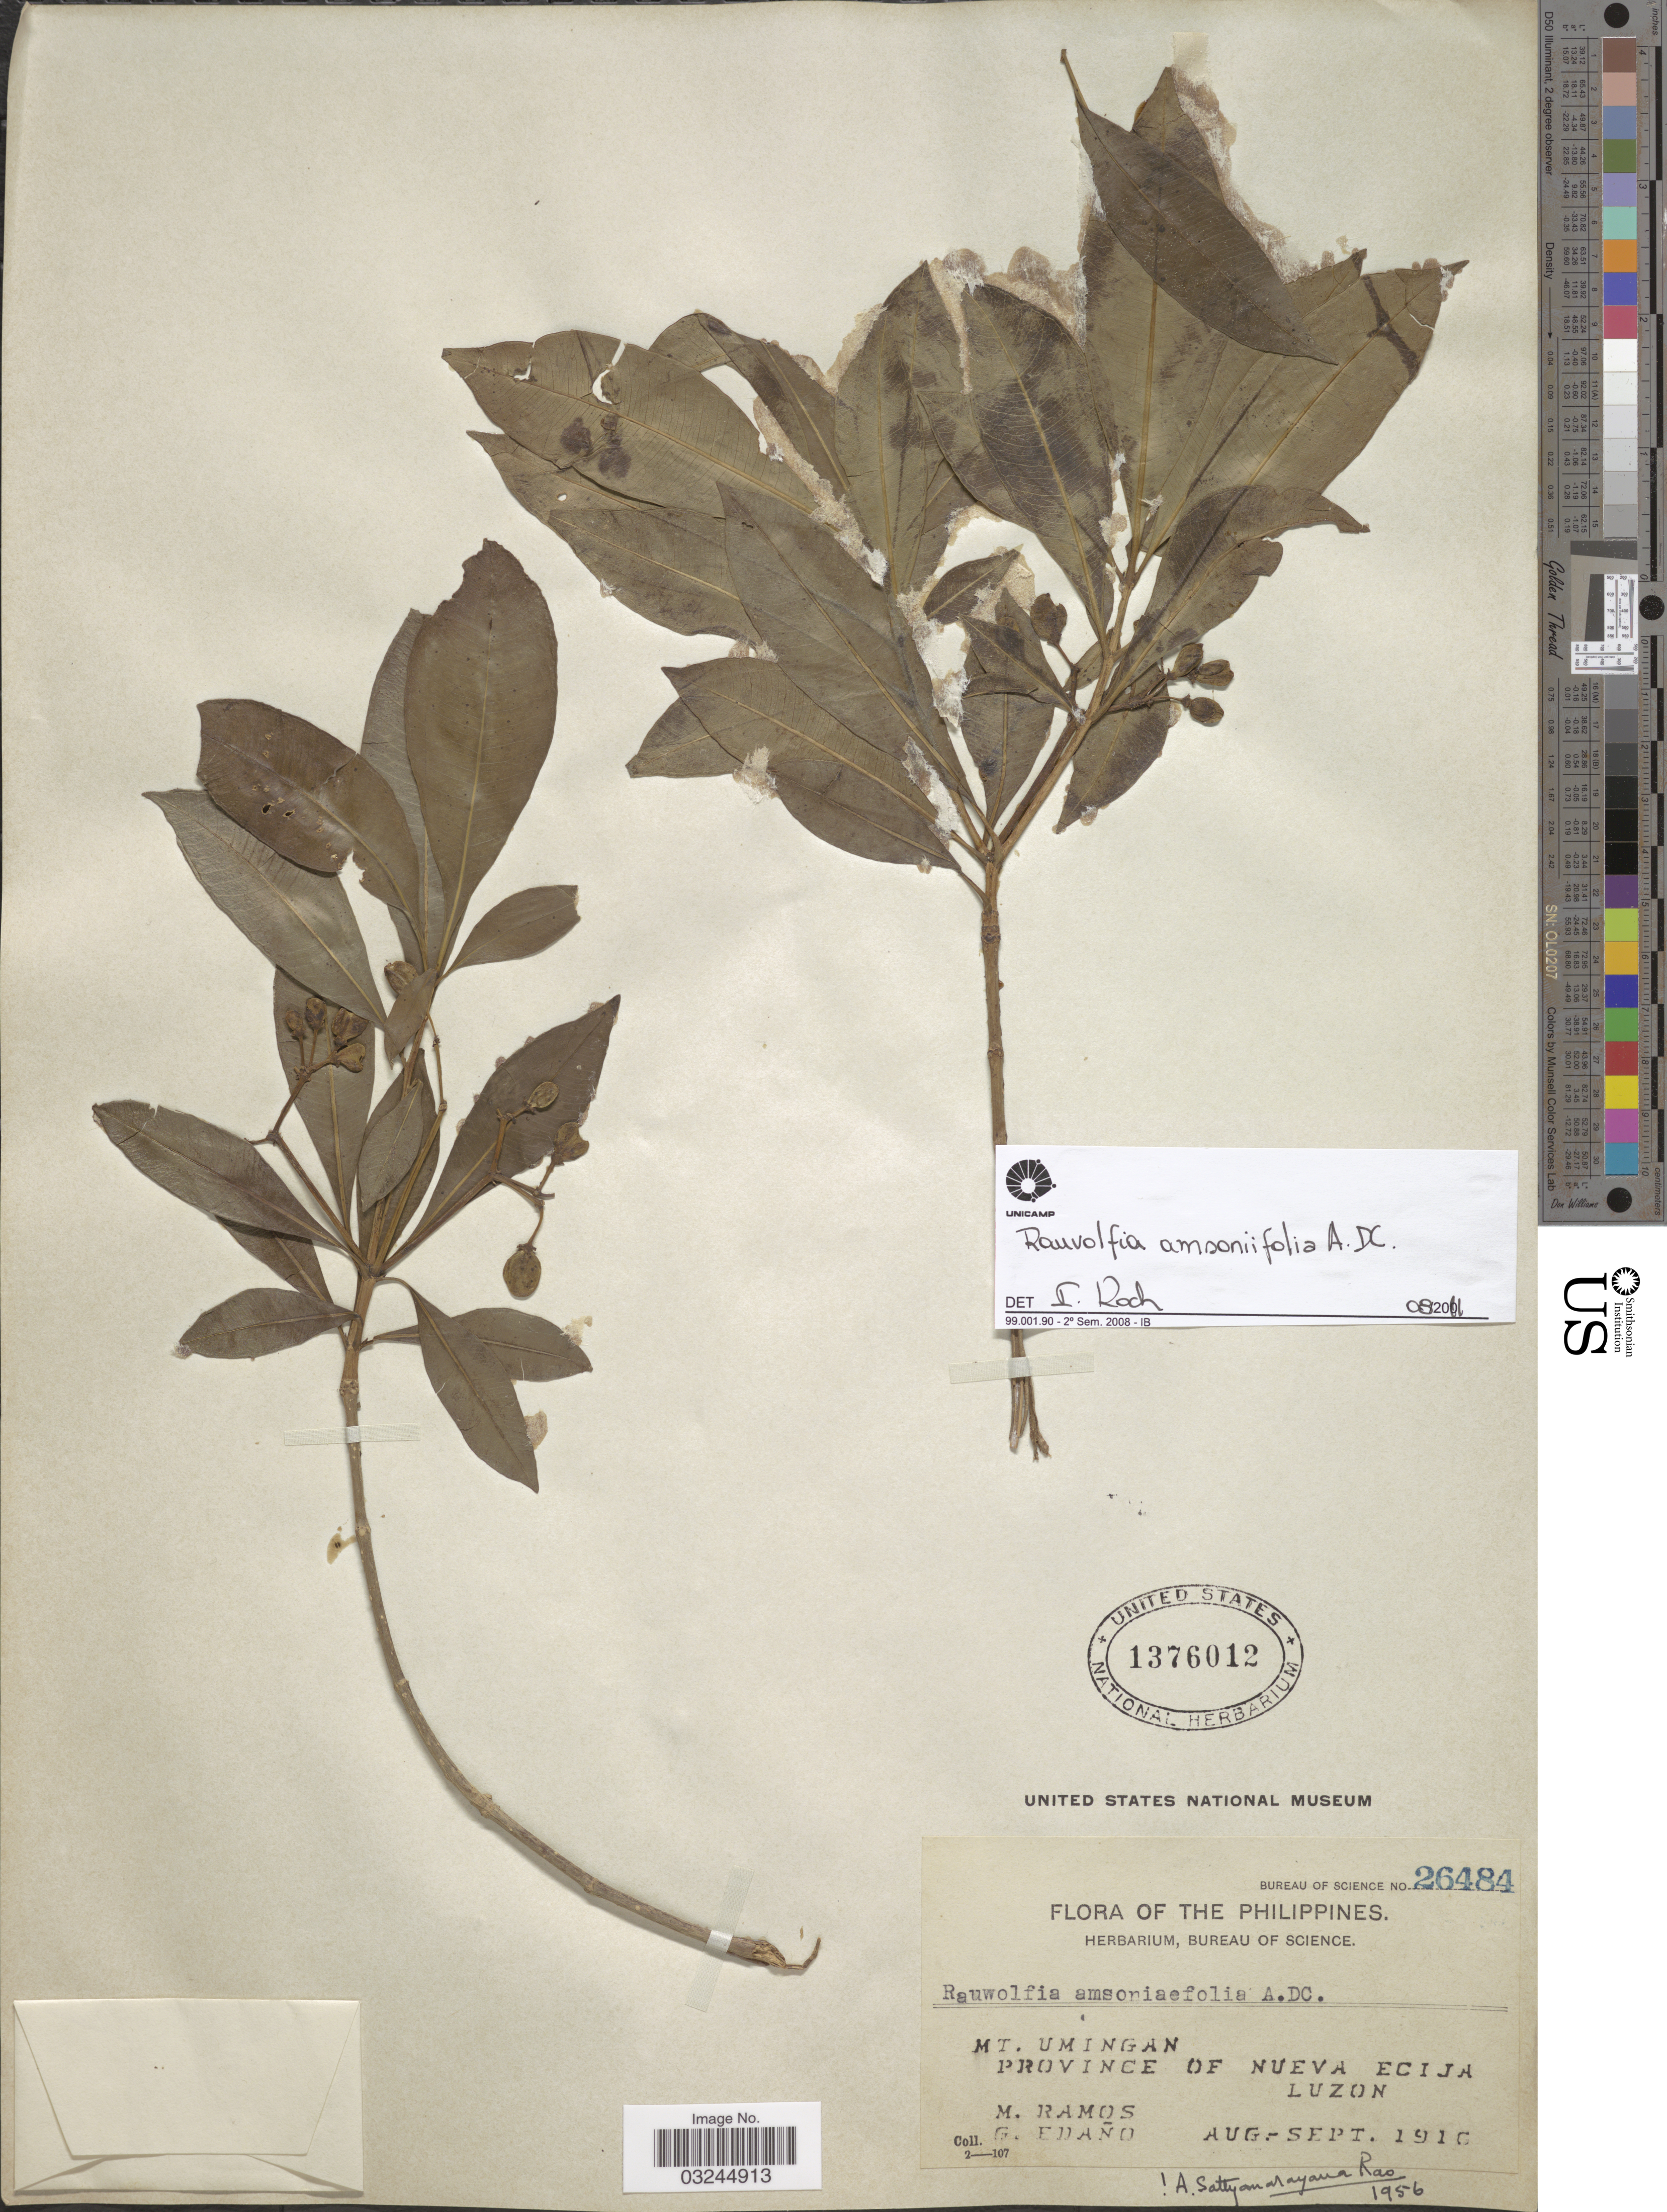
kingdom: Plantae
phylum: Tracheophyta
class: Magnoliopsida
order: Gentianales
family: Apocynaceae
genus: Rauvolfia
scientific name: Rauvolfia amsoniifolia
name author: A. DC.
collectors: M. Ramos & G. Edaño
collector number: Bureau of Science 26484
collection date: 1916-08/1916-09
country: Philippines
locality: Mt. Umingan. Province of Nueva Ecija. Luzon.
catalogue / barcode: US 1376012